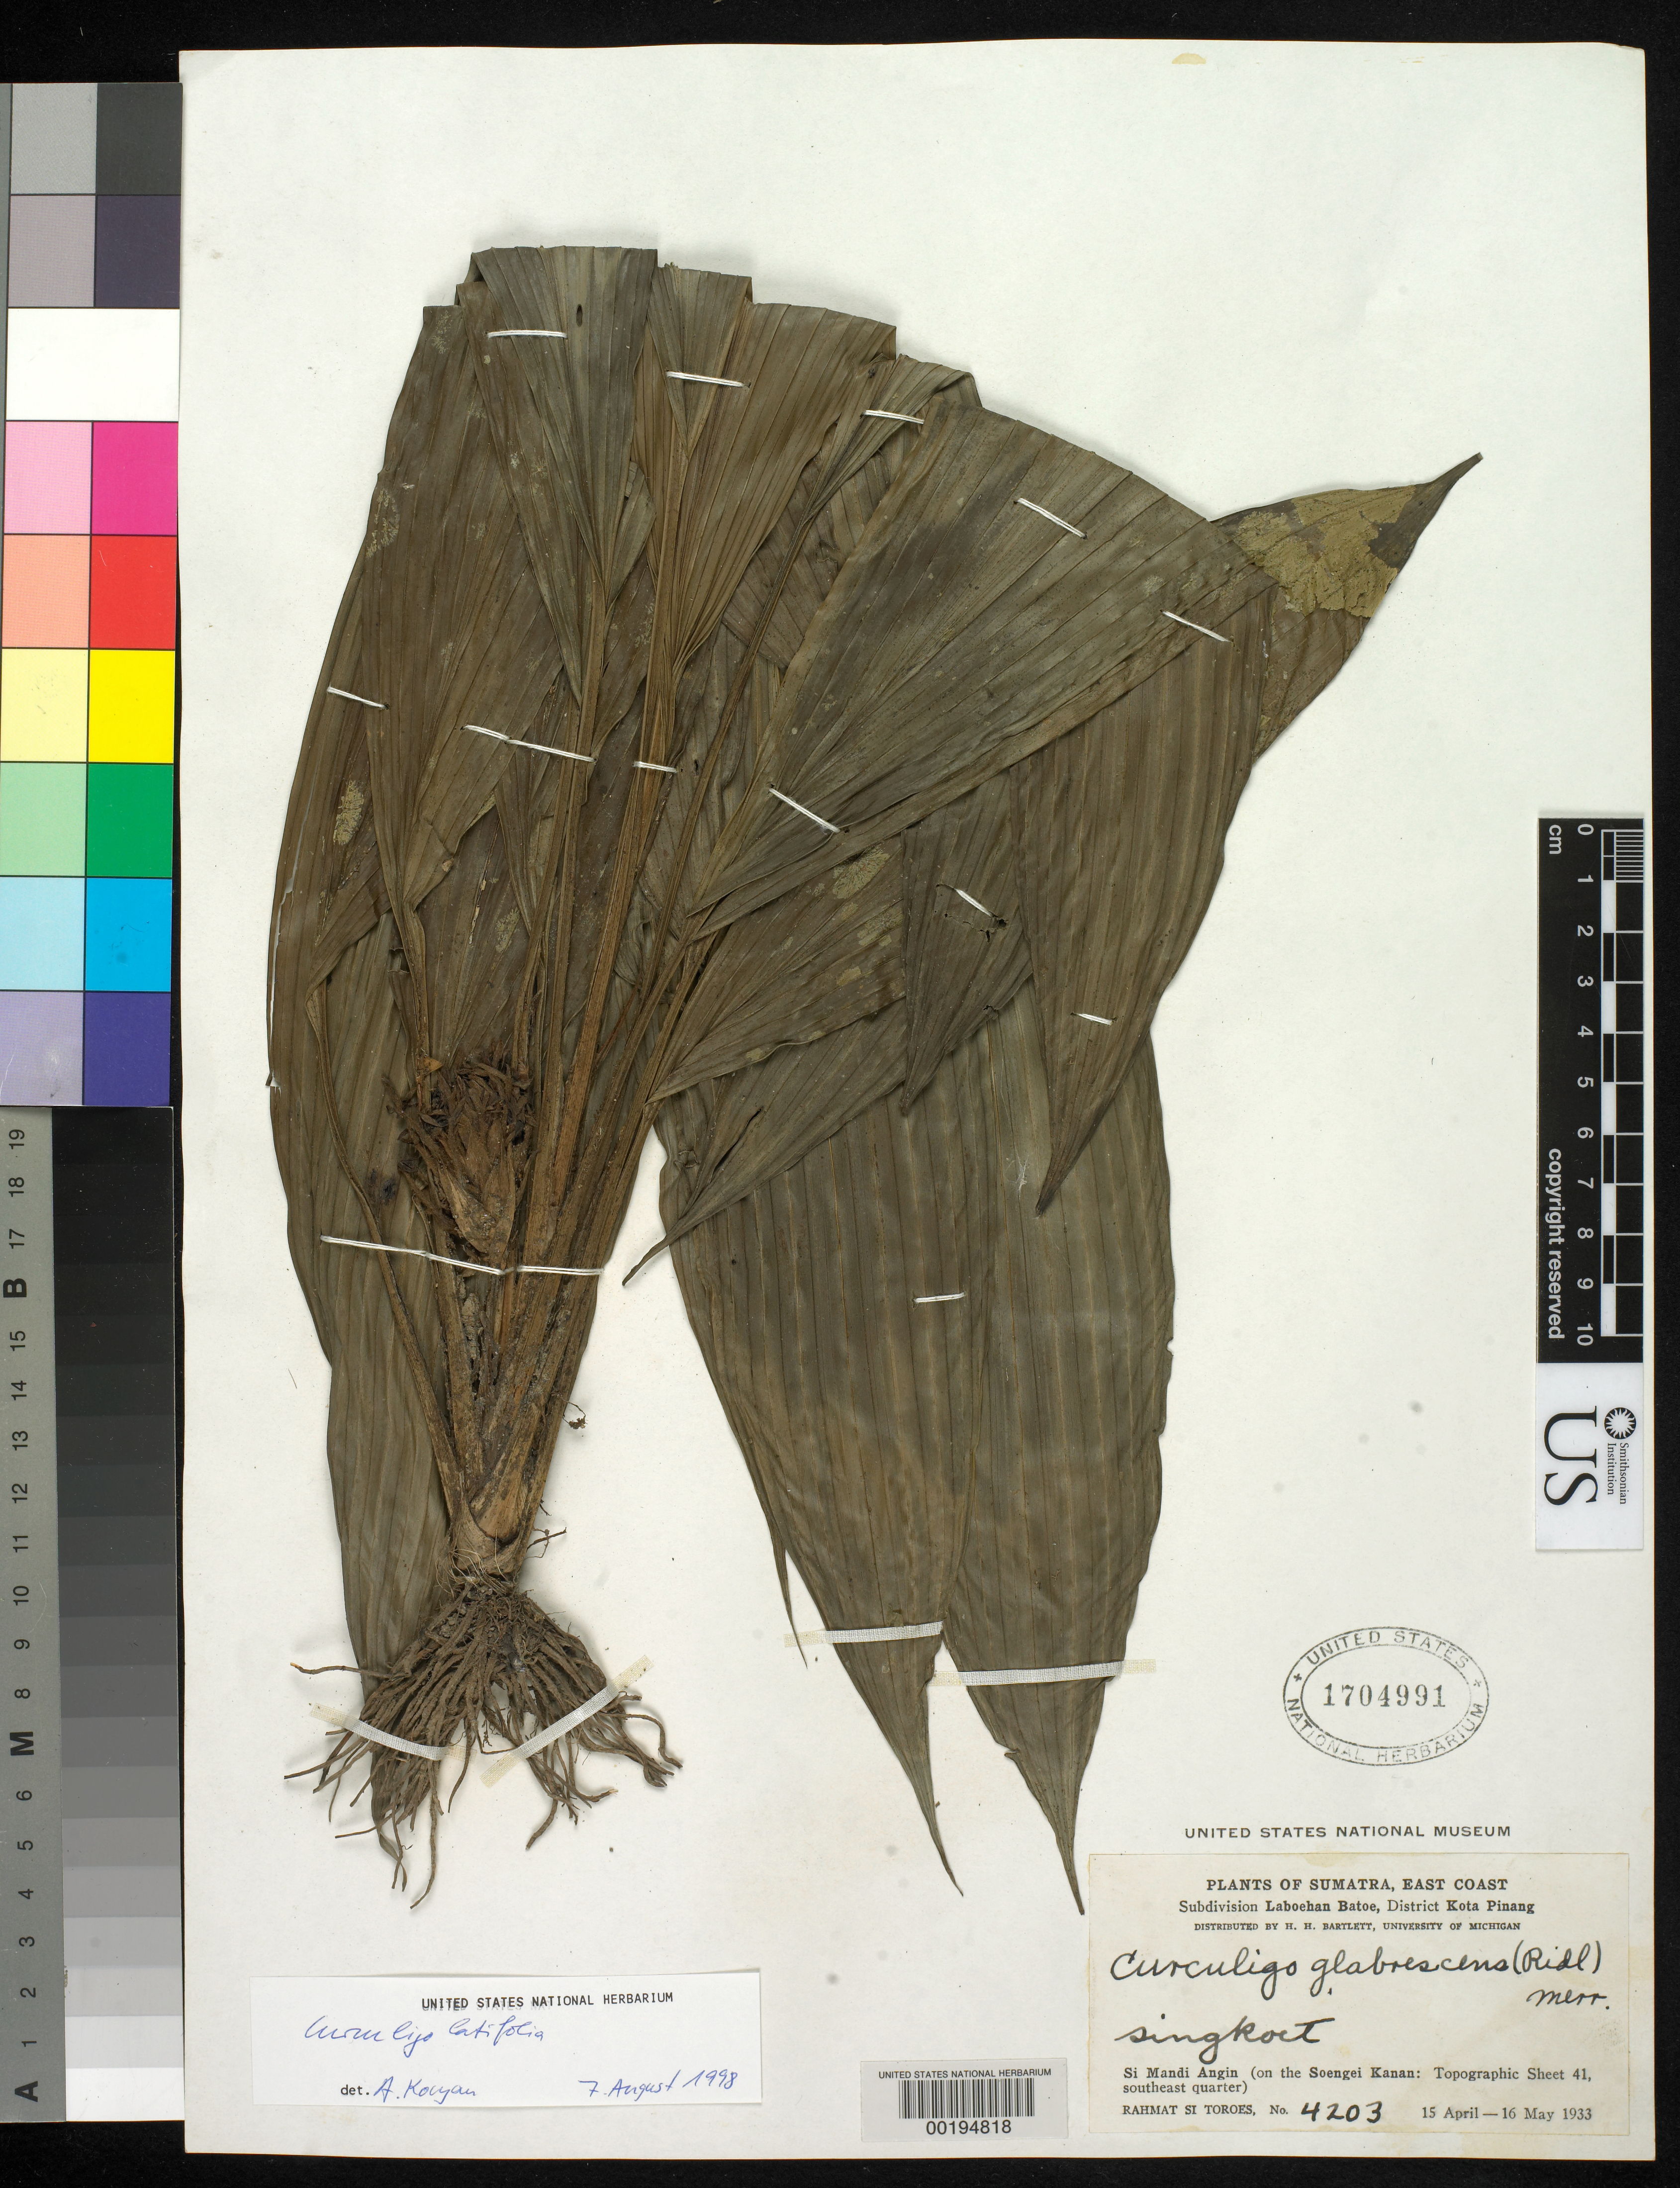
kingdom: Plantae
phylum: Tracheophyta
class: Liliopsida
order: Asparagales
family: Hypoxidaceae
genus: Curculigo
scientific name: Curculigo latifolia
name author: Dryand. ex W.T. Aiton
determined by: Kocyan, Alexander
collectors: Rahmat Si Boeea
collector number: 4203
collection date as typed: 15 Apr 1933 to 16 May 1933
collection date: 1933-04-15/1933-05-16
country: Indonesia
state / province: Sumatra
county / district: Sumatera Utara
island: Sumatra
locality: Laboehan batoe; kota pinang dist.; si mandi angin (on the soengei kanan); singkoet, e coast of sumatra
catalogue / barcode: US 1704991